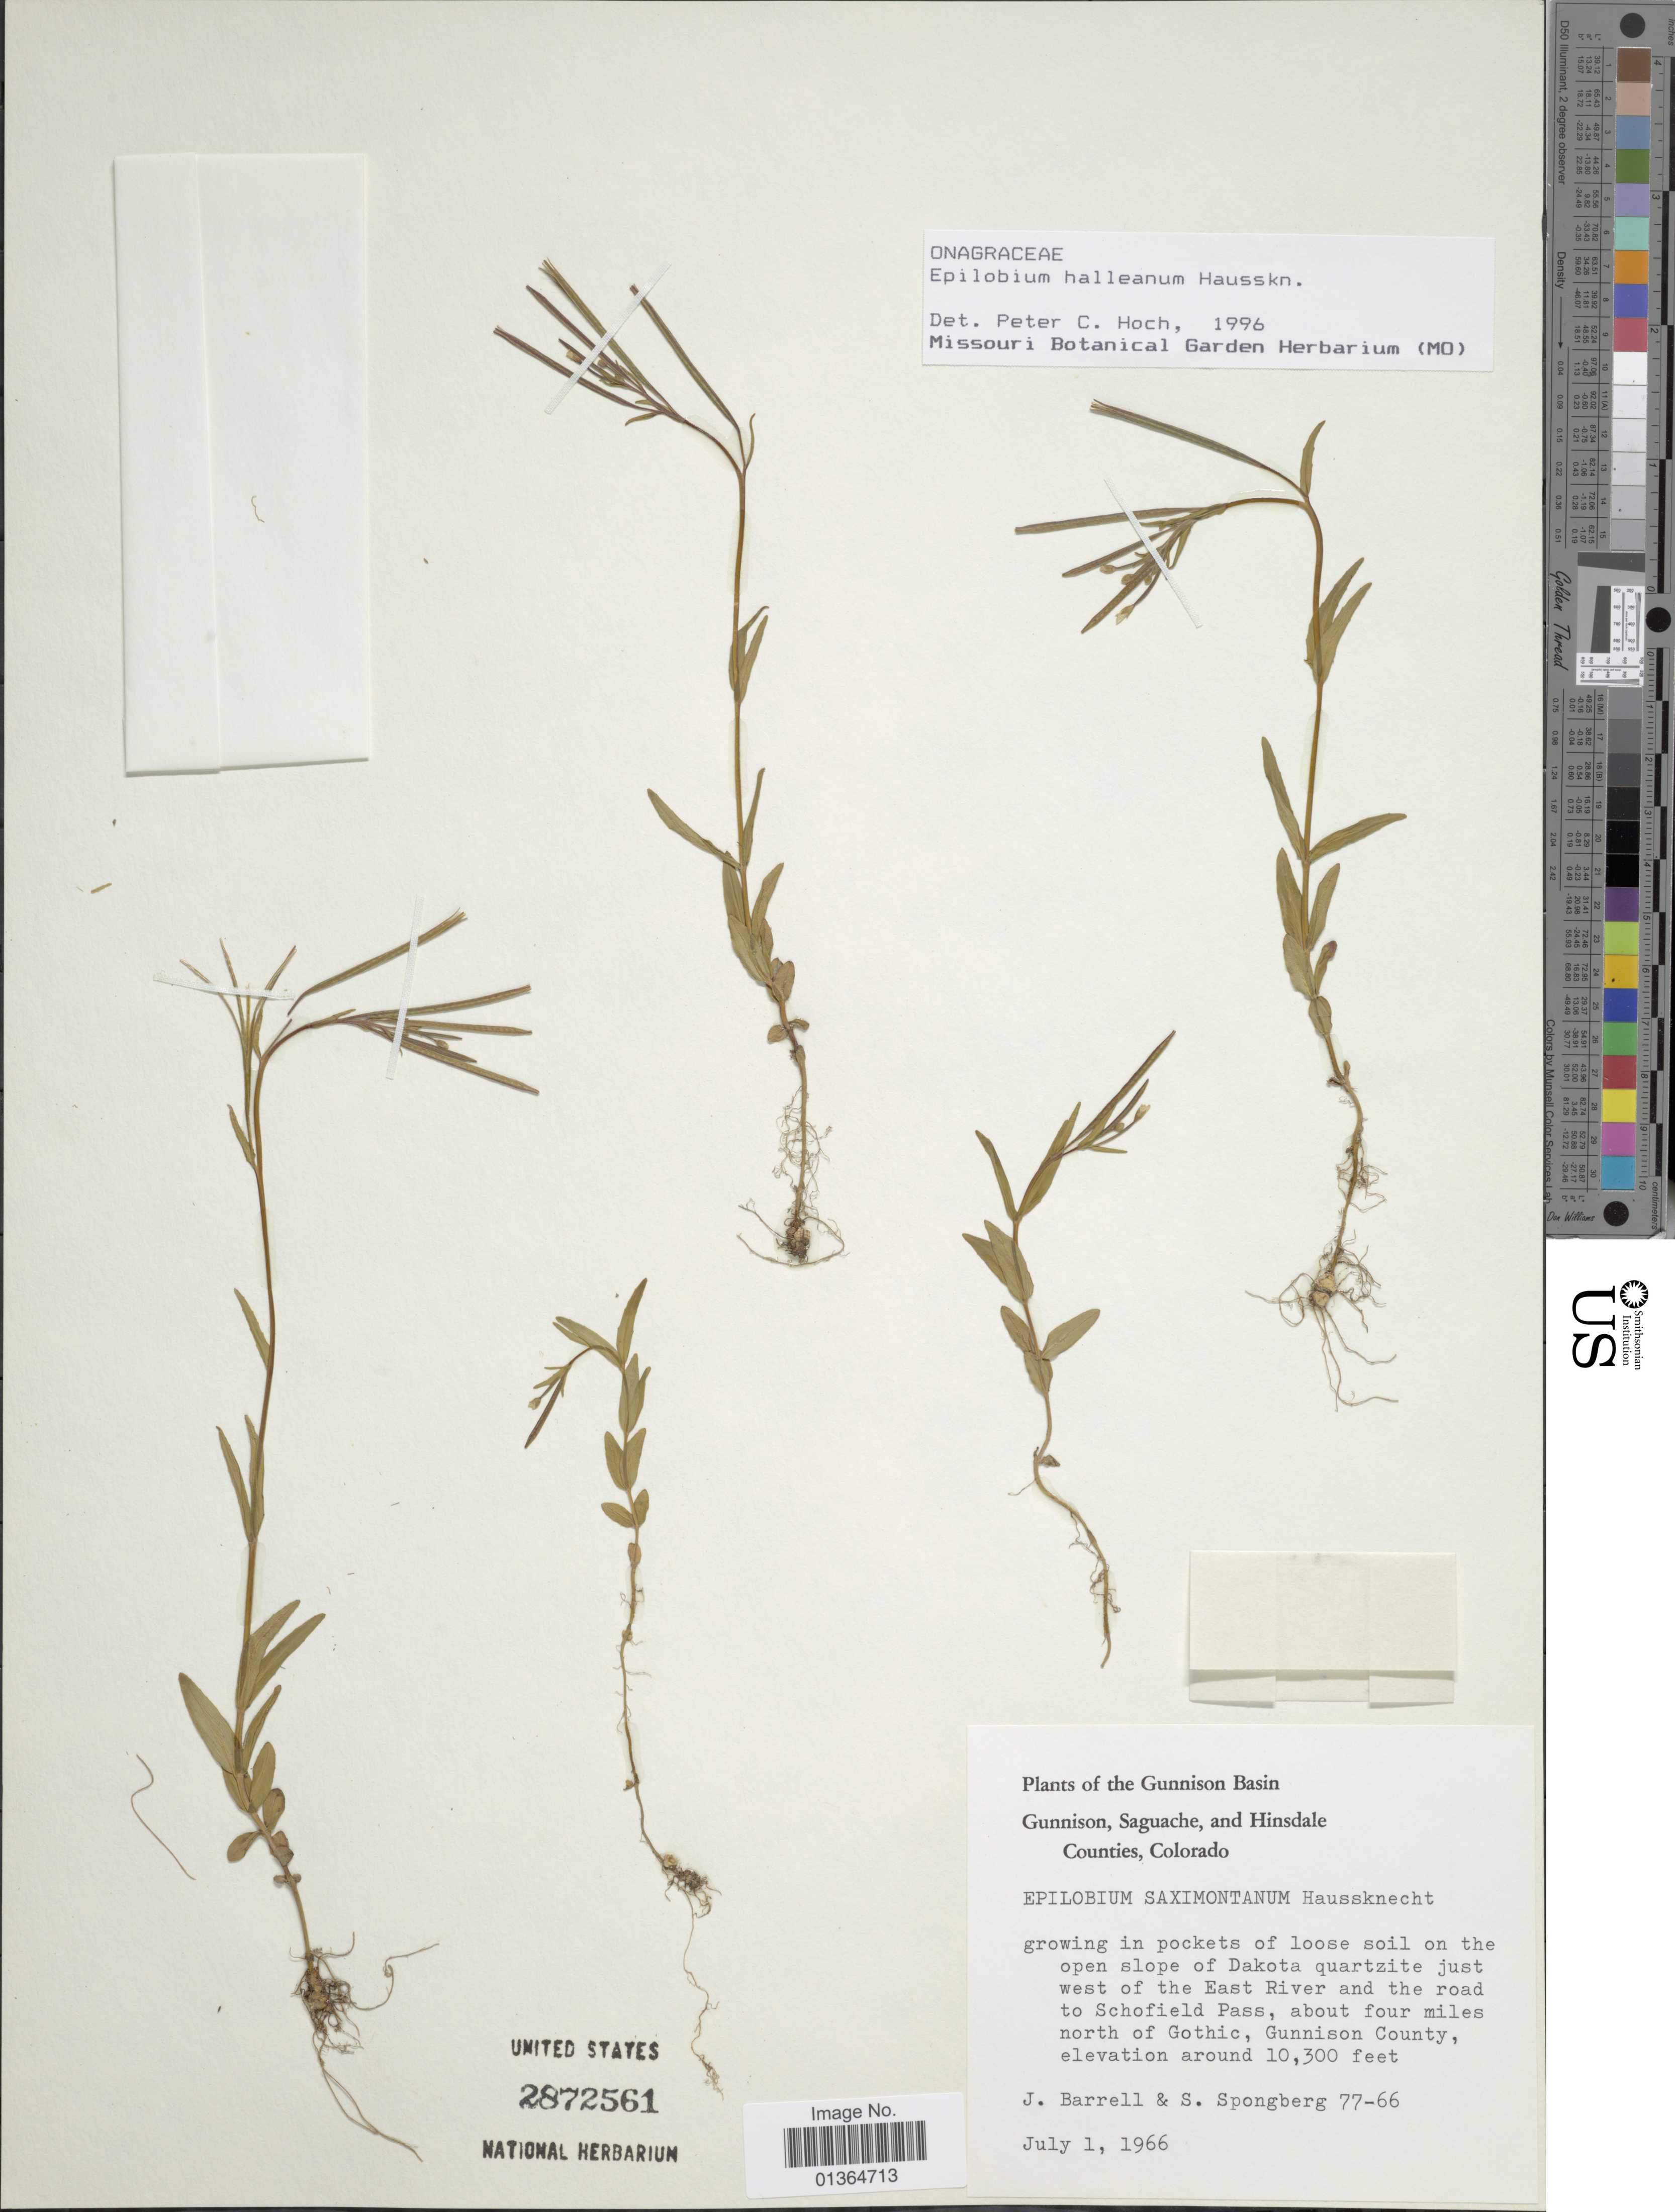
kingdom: Plantae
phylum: Tracheophyta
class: Magnoliopsida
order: Myrtales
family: Onagraceae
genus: Epilobium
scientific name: Epilobium hallianum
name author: Hausskn.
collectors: J. Barrell & S. A.Spongberg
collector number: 77-66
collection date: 1966-07-01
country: United States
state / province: Colorado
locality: Gunnison, Saguache, and Hinsdale Counties. Growing in pockets of loose soil on the open slope of Dakota quartzite just west of the East River and the road to Schofield Pass, about four miles north of Gothic.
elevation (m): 3139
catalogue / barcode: US 2872561